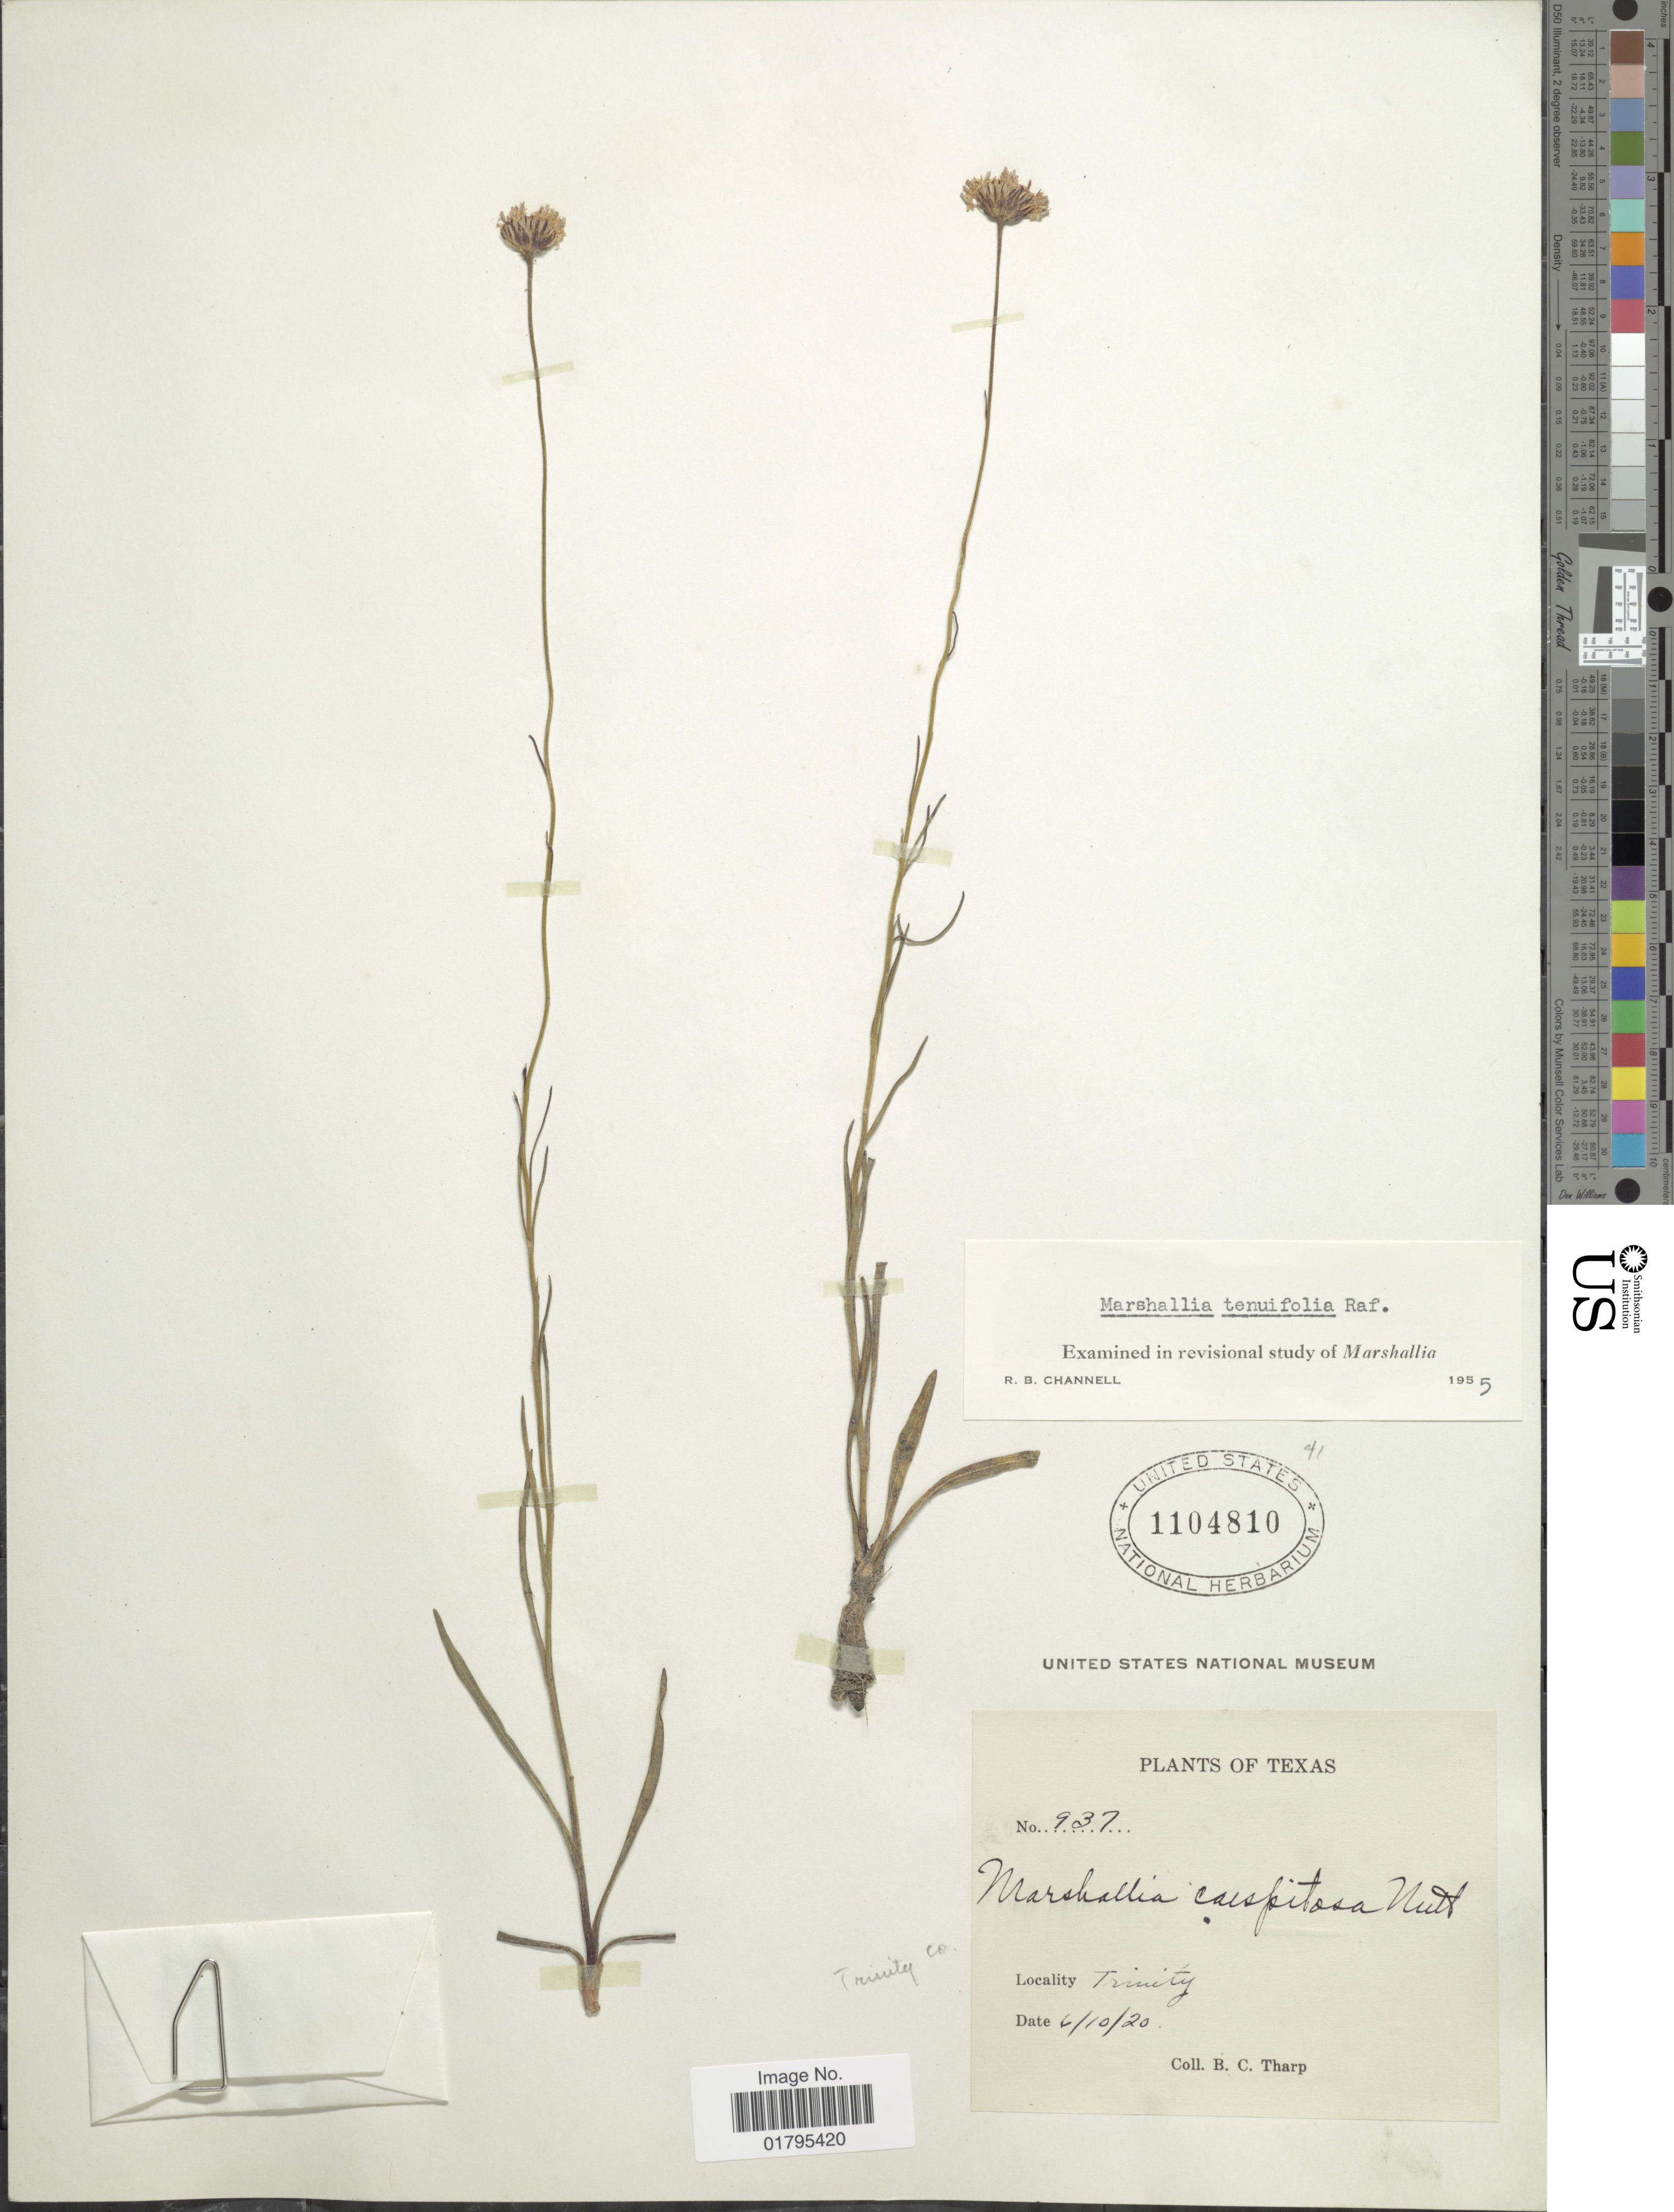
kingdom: Plantae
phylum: Tracheophyta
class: Magnoliopsida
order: Asterales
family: Asteraceae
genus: Marshallia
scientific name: Marshallia tenuifolia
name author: Raf.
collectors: B. C. Tharp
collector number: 937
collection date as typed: Transcribed d/m/y: 10/6/20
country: United States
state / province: Texas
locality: Texas, Trinity.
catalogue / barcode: US 1104810